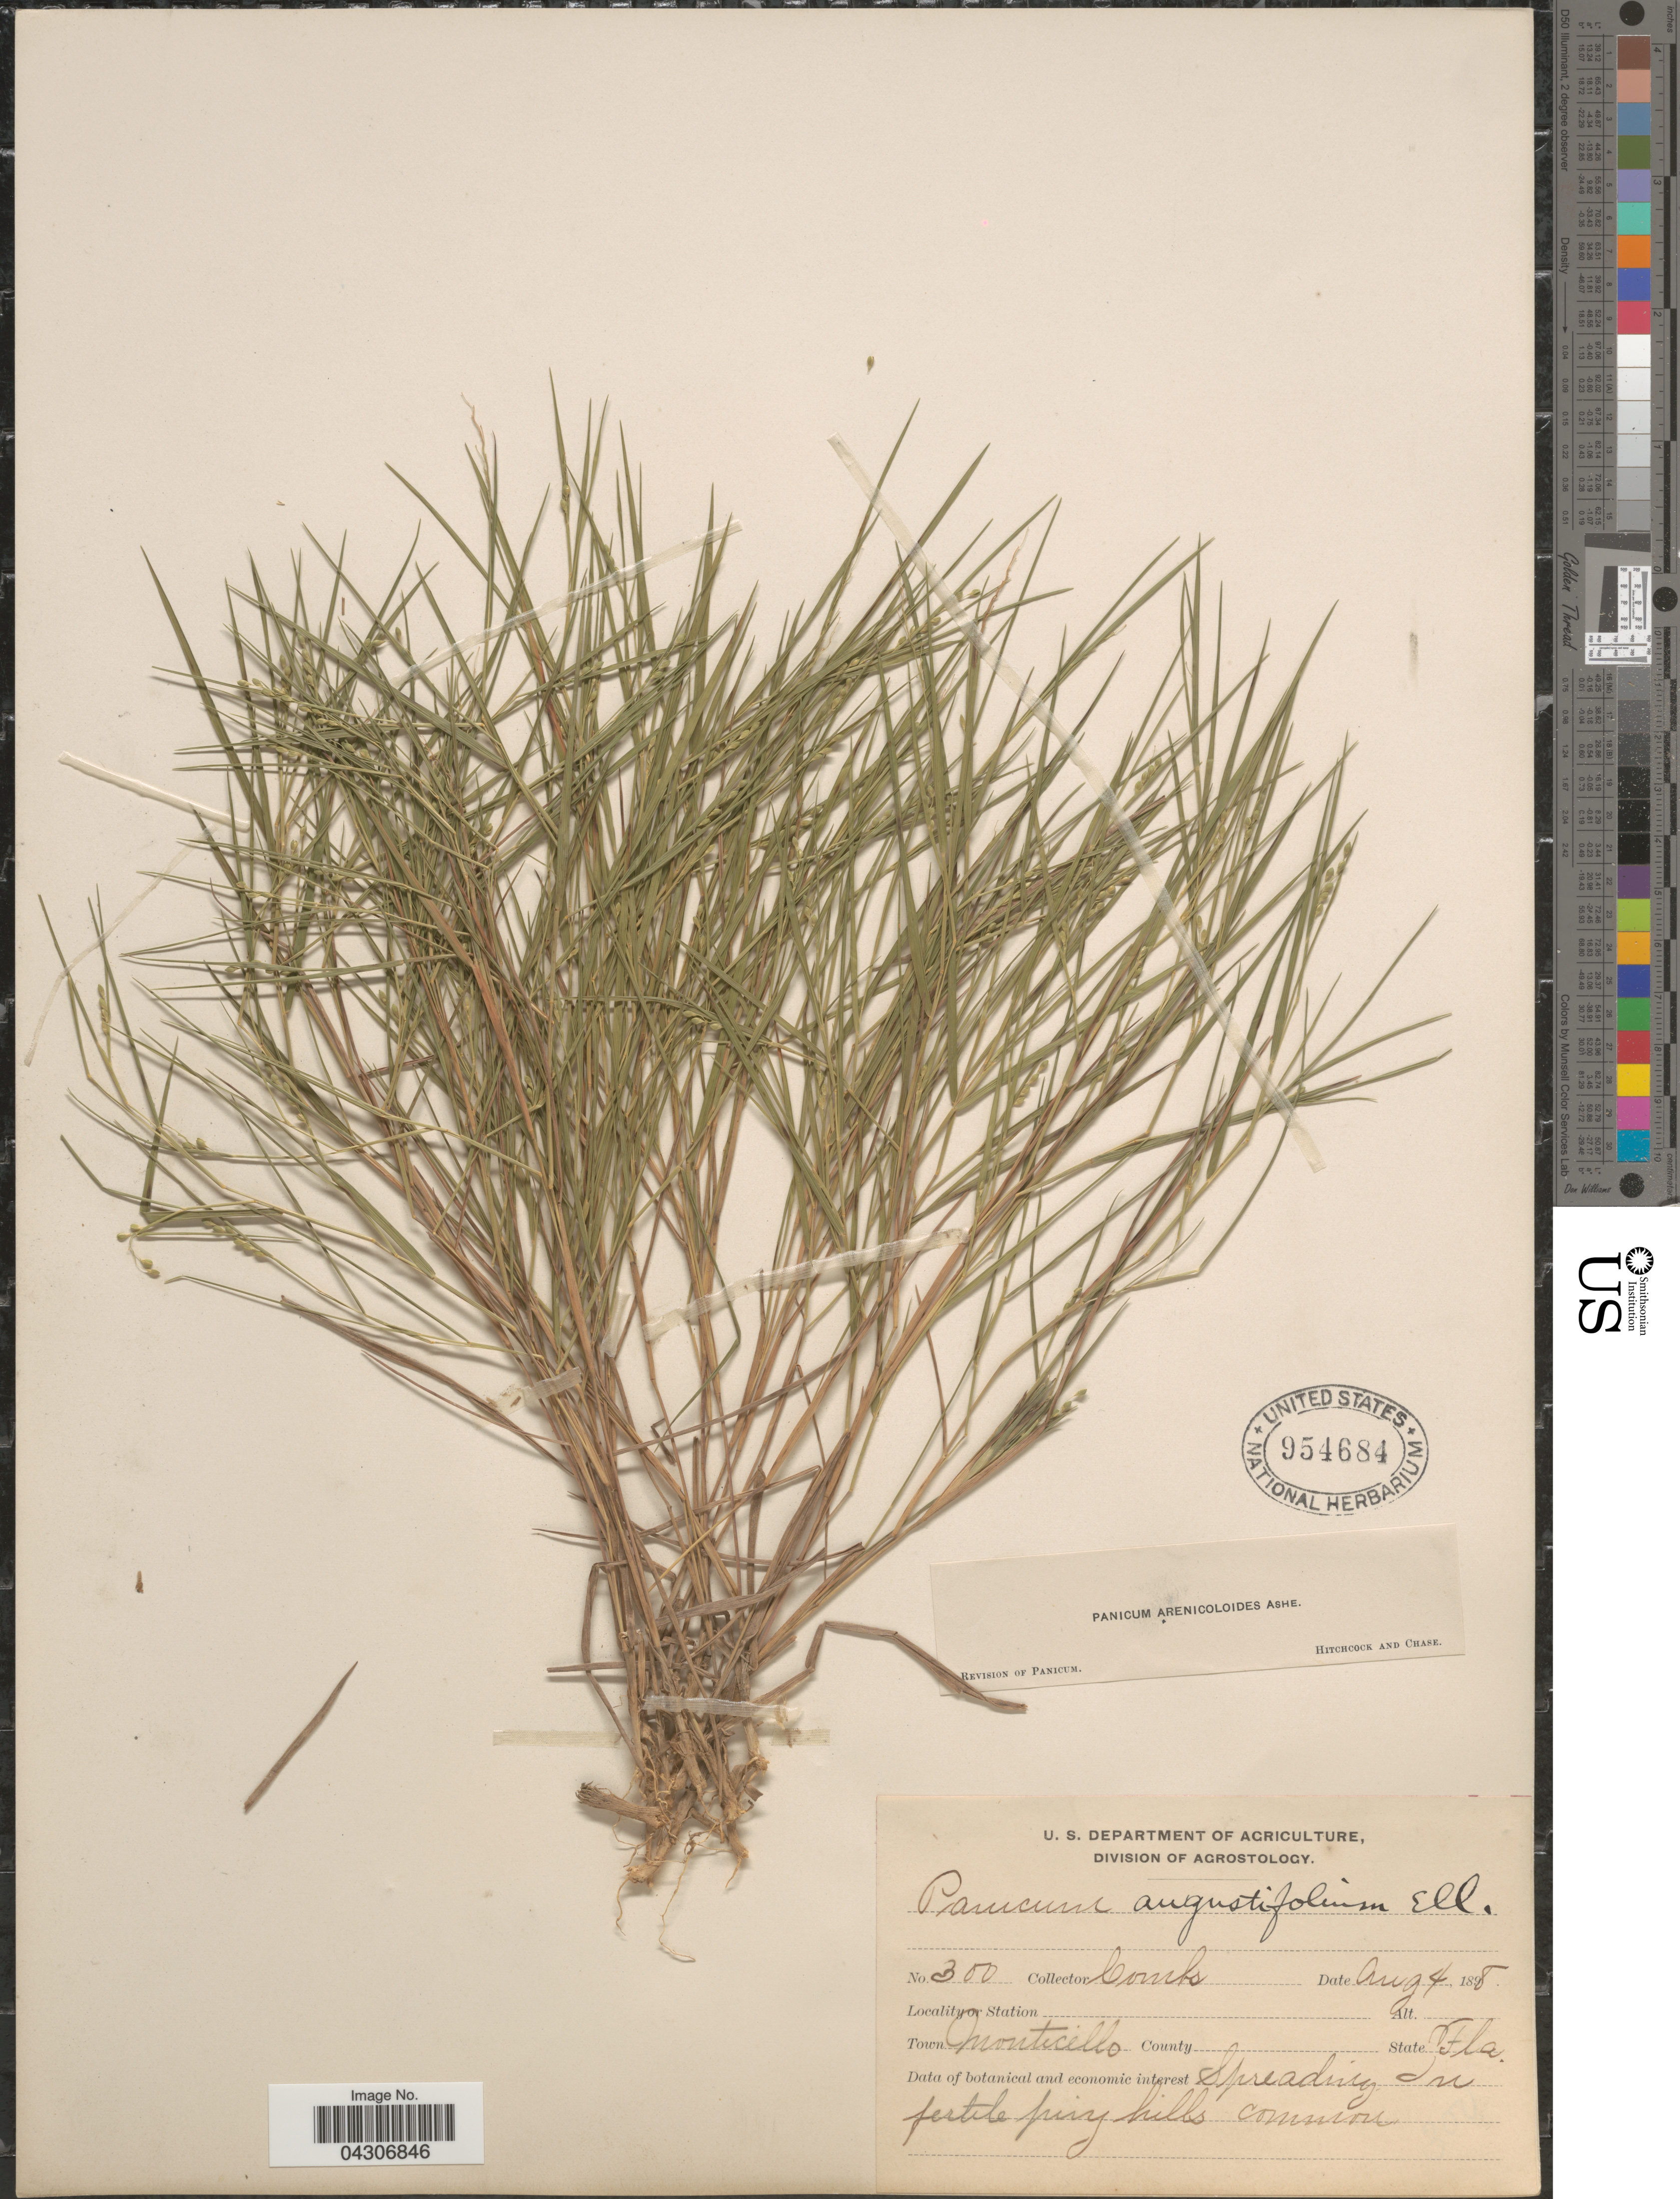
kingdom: Plantae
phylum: Tracheophyta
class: Liliopsida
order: Poales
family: Poaceae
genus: Dichanthelium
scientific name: Dichanthelium aciculare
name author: (Desv. ex Poir.) Gould & C.A. Clark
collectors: -. Combs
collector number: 300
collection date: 1898-08-04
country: United States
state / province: Florida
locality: Town Monticello.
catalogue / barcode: US 954684